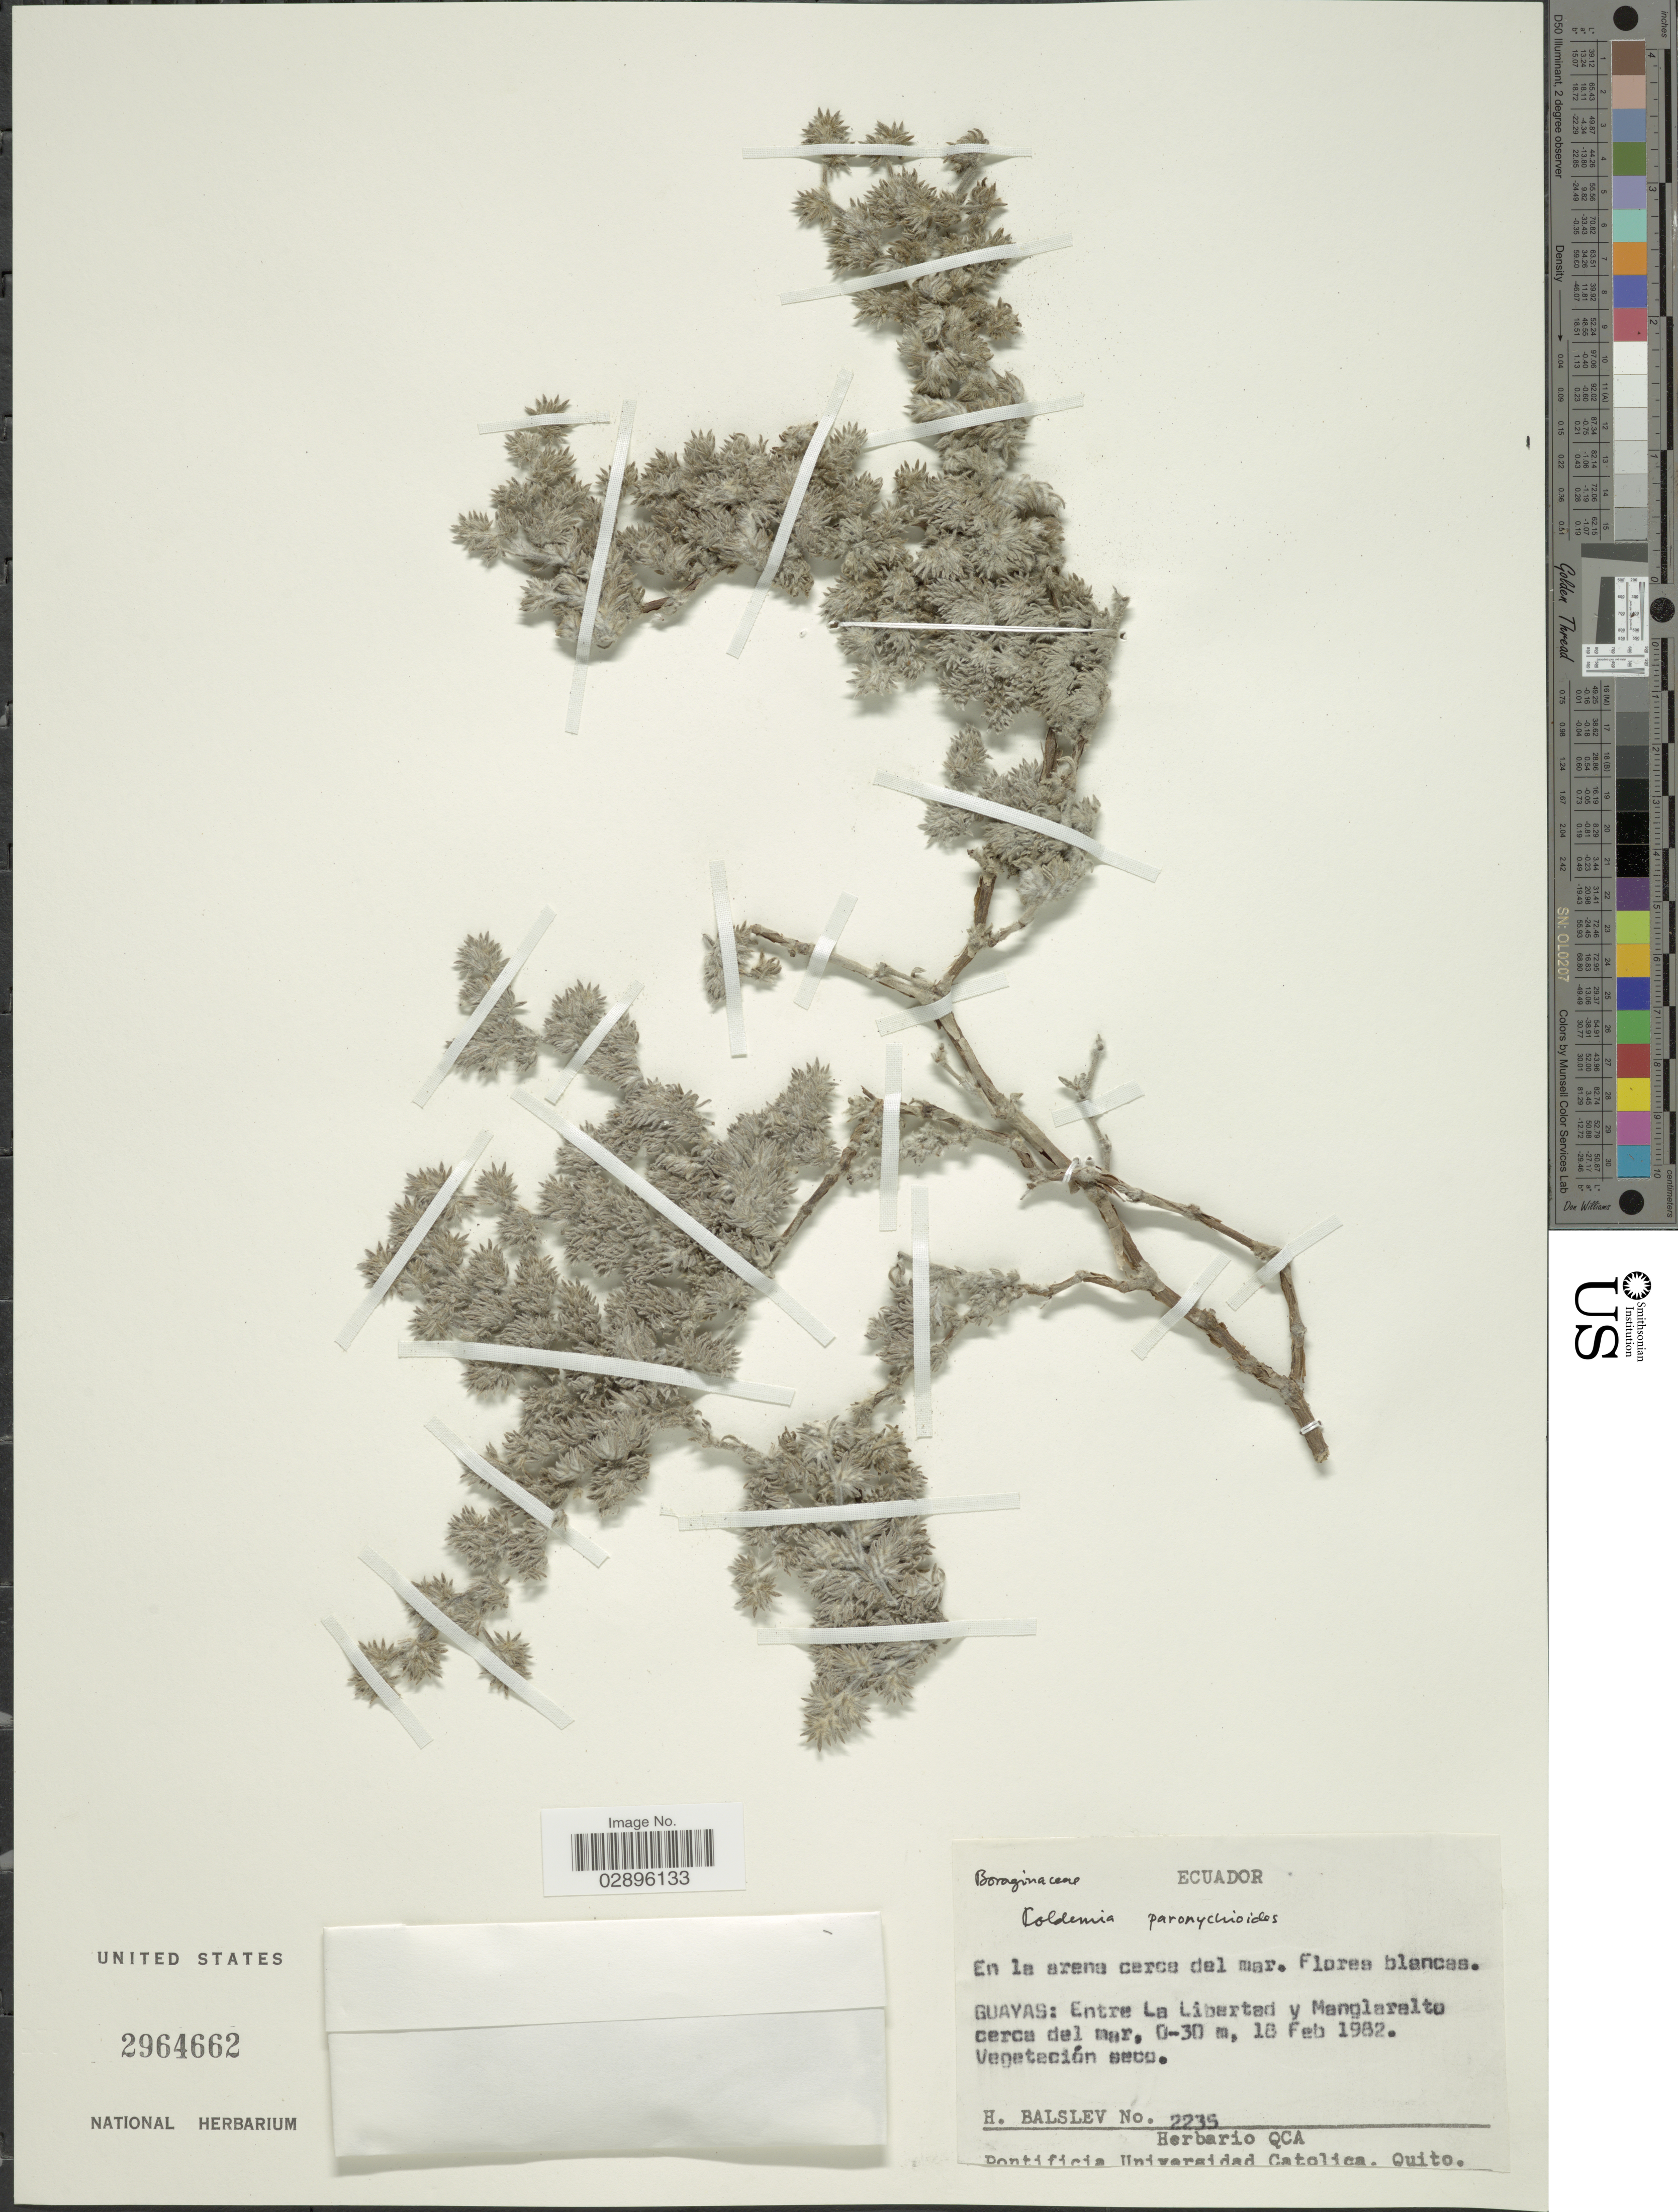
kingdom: Plantae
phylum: Tracheophyta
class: Magnoliopsida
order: Boraginales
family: Ehretiaceae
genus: Tiquilia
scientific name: Tiquilia paronychioides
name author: (Phil.) A.T. Richardson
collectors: H. Balslev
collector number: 2235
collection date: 1982-02-18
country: Ecuador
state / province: Guayas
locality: Entre La Libertad y Manglaralto cerca del mar.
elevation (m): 0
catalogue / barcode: US 2964662